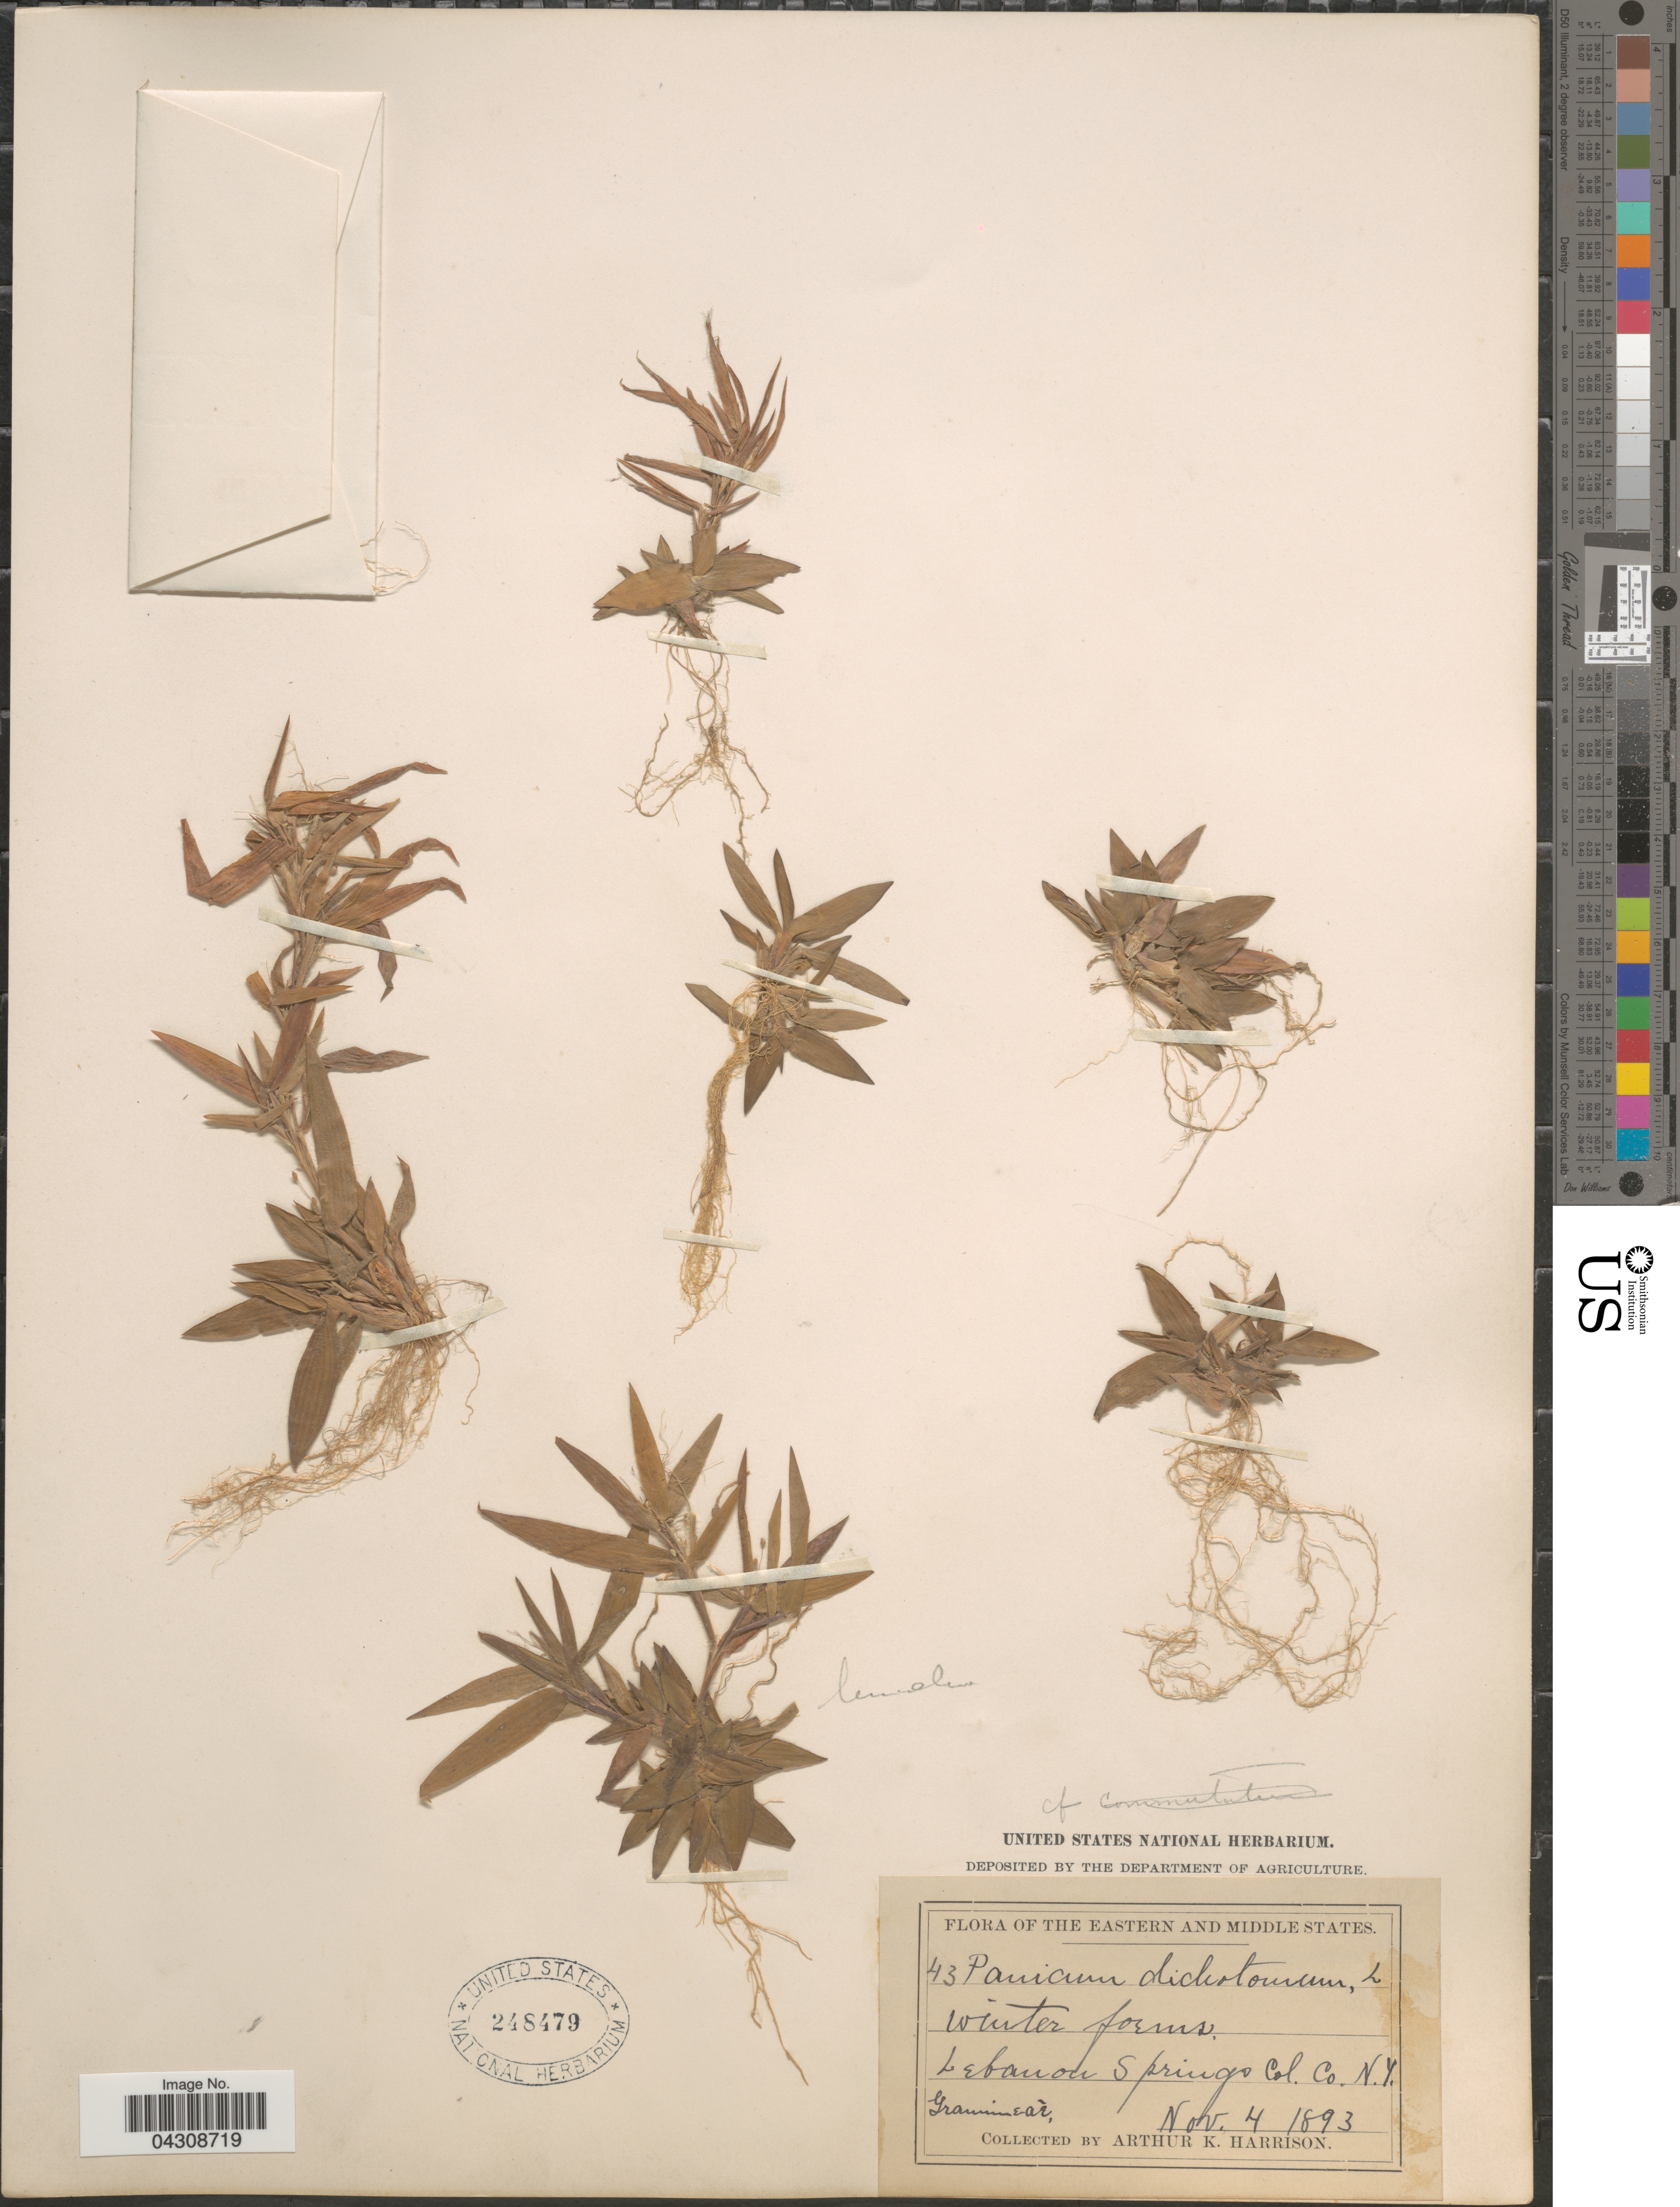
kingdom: Plantae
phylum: Tracheophyta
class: Liliopsida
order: Poales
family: Poaceae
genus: Dichanthelium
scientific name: Dichanthelium acuminatum var. acuminatum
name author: (Sw.) Gould & C.A. Clark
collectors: A. K. Harrison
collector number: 43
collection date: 1893-11-04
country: United States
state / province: New York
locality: Eastern and Middle States. Lebanon Springs Col. Co.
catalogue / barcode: US 248479